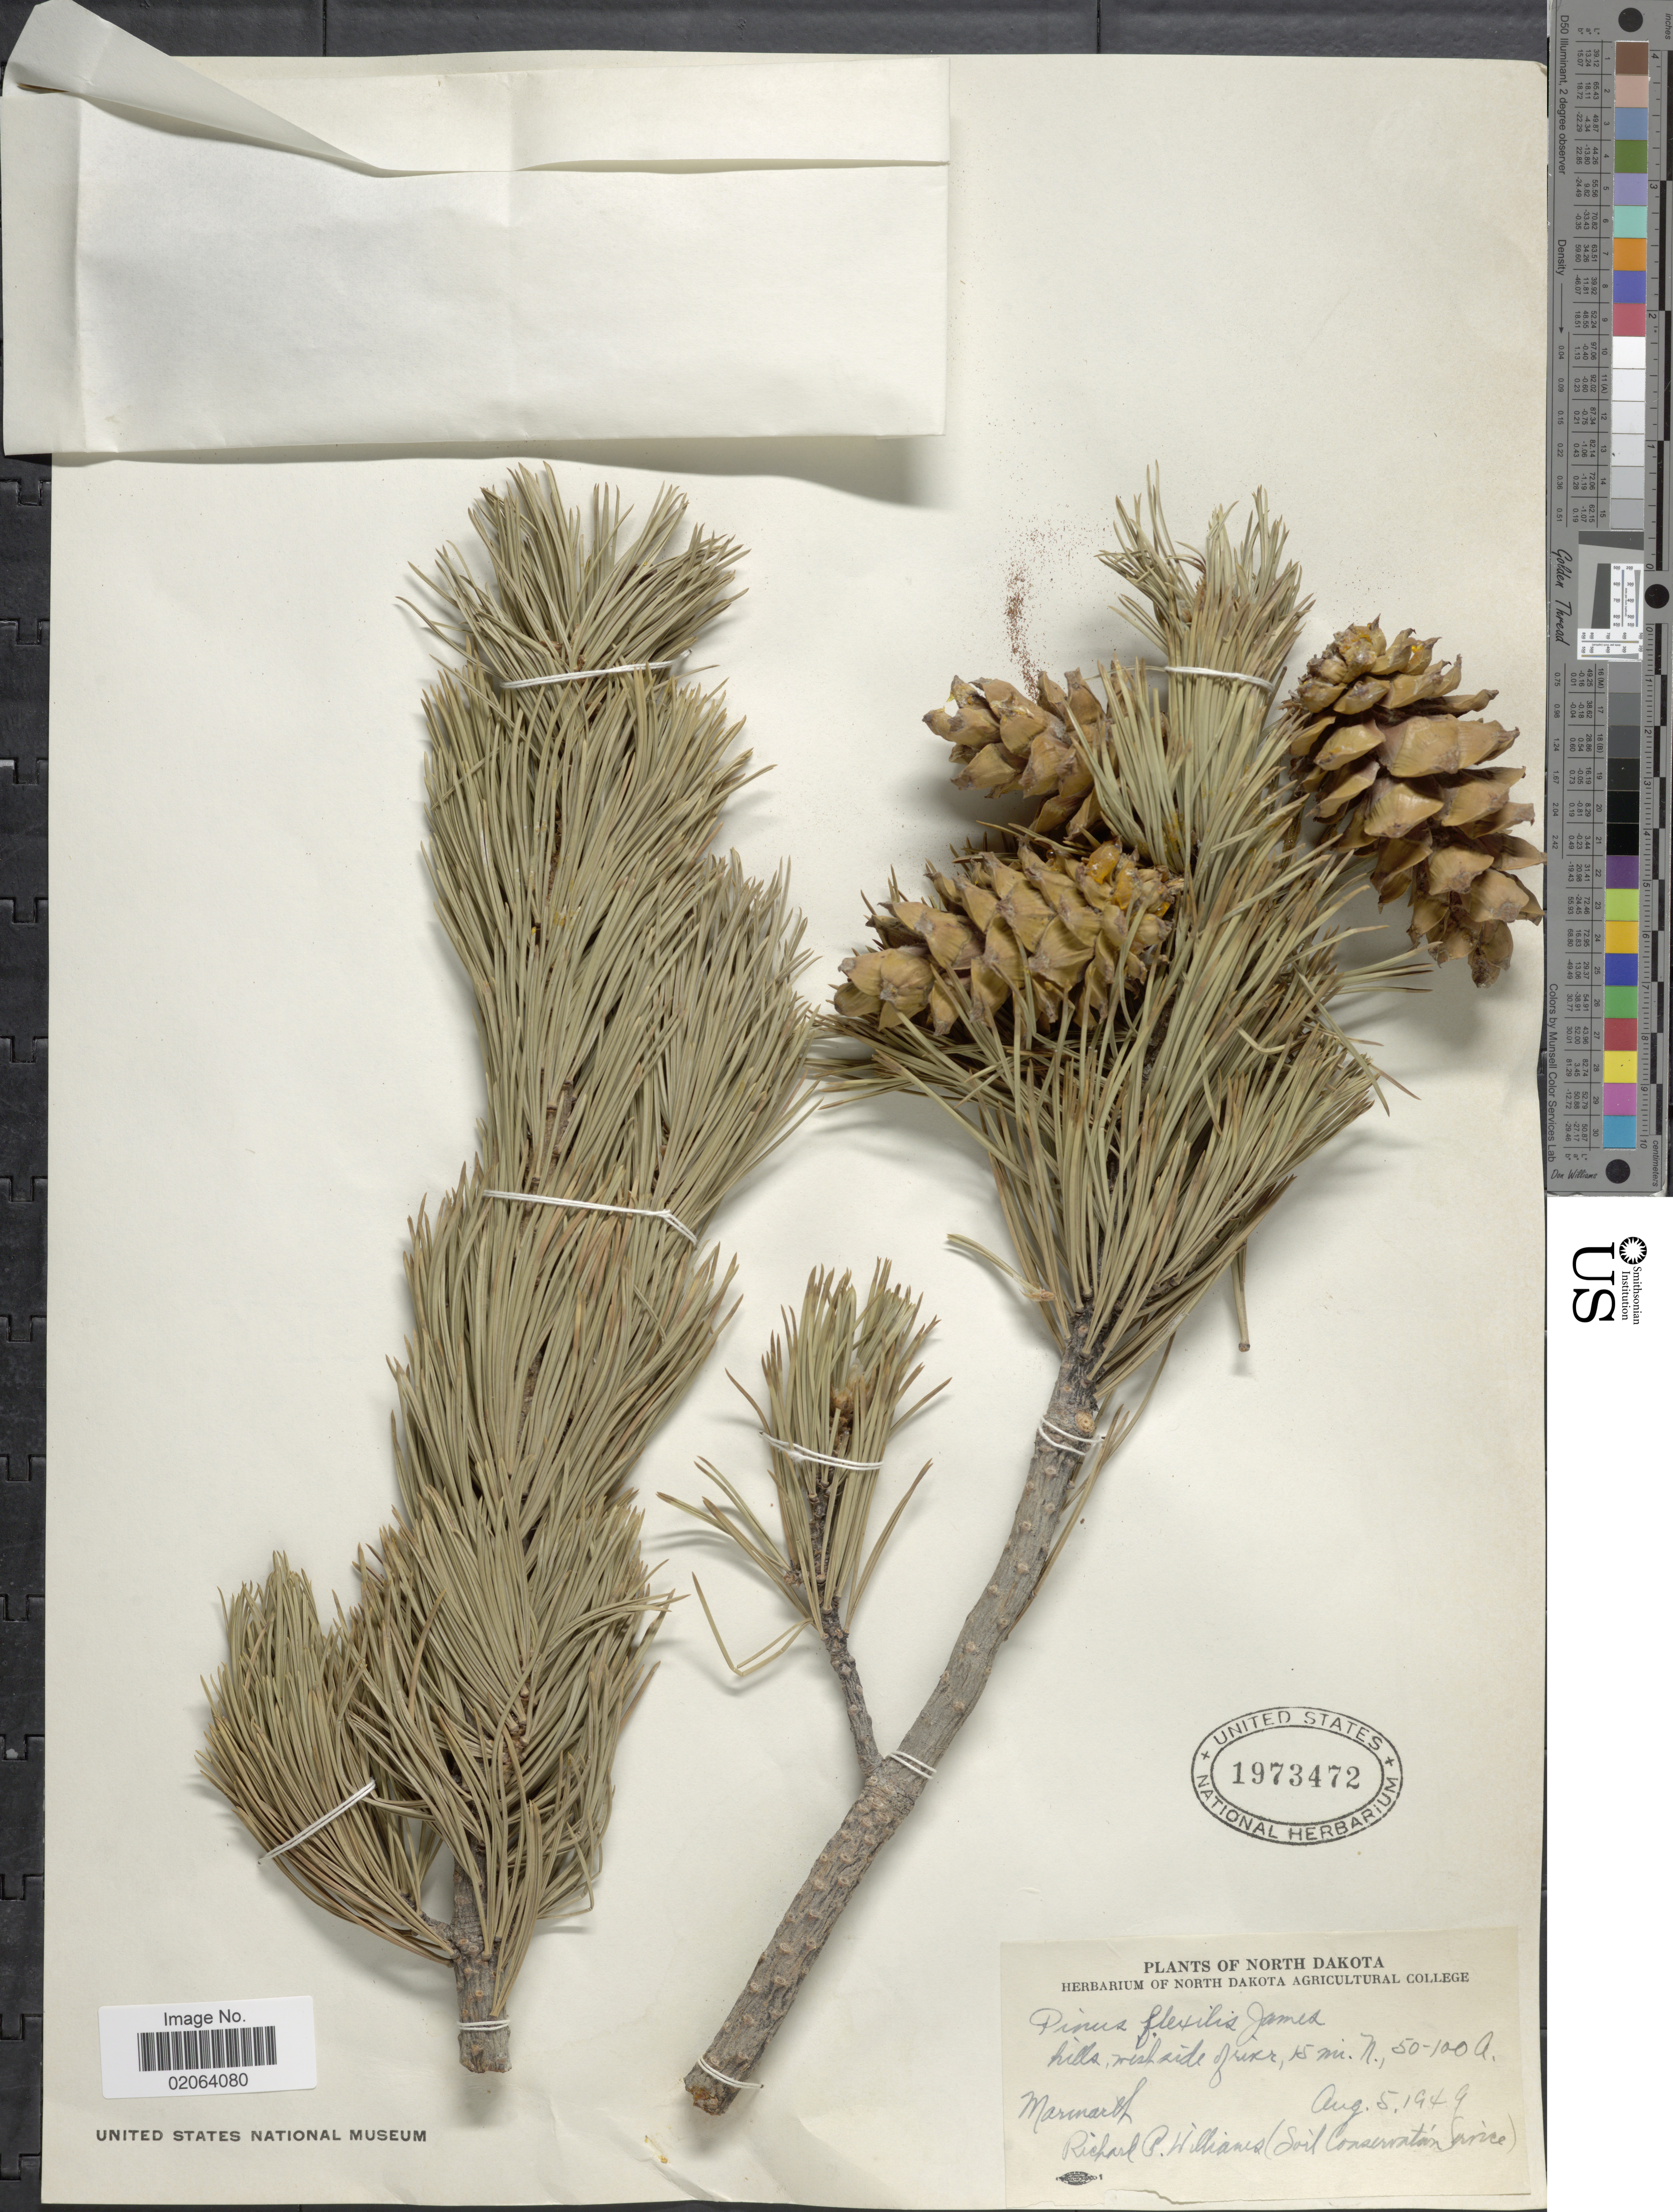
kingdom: Plantae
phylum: Tracheophyta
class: Pinopsida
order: Pinales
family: Pinaceae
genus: Pinus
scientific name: Pinus flexilis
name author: E. James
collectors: R. P. Williams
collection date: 1949-08-05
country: United States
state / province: North Dakota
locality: Marmarth, hills, west side of river, 15 mi. N.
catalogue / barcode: US 1973472